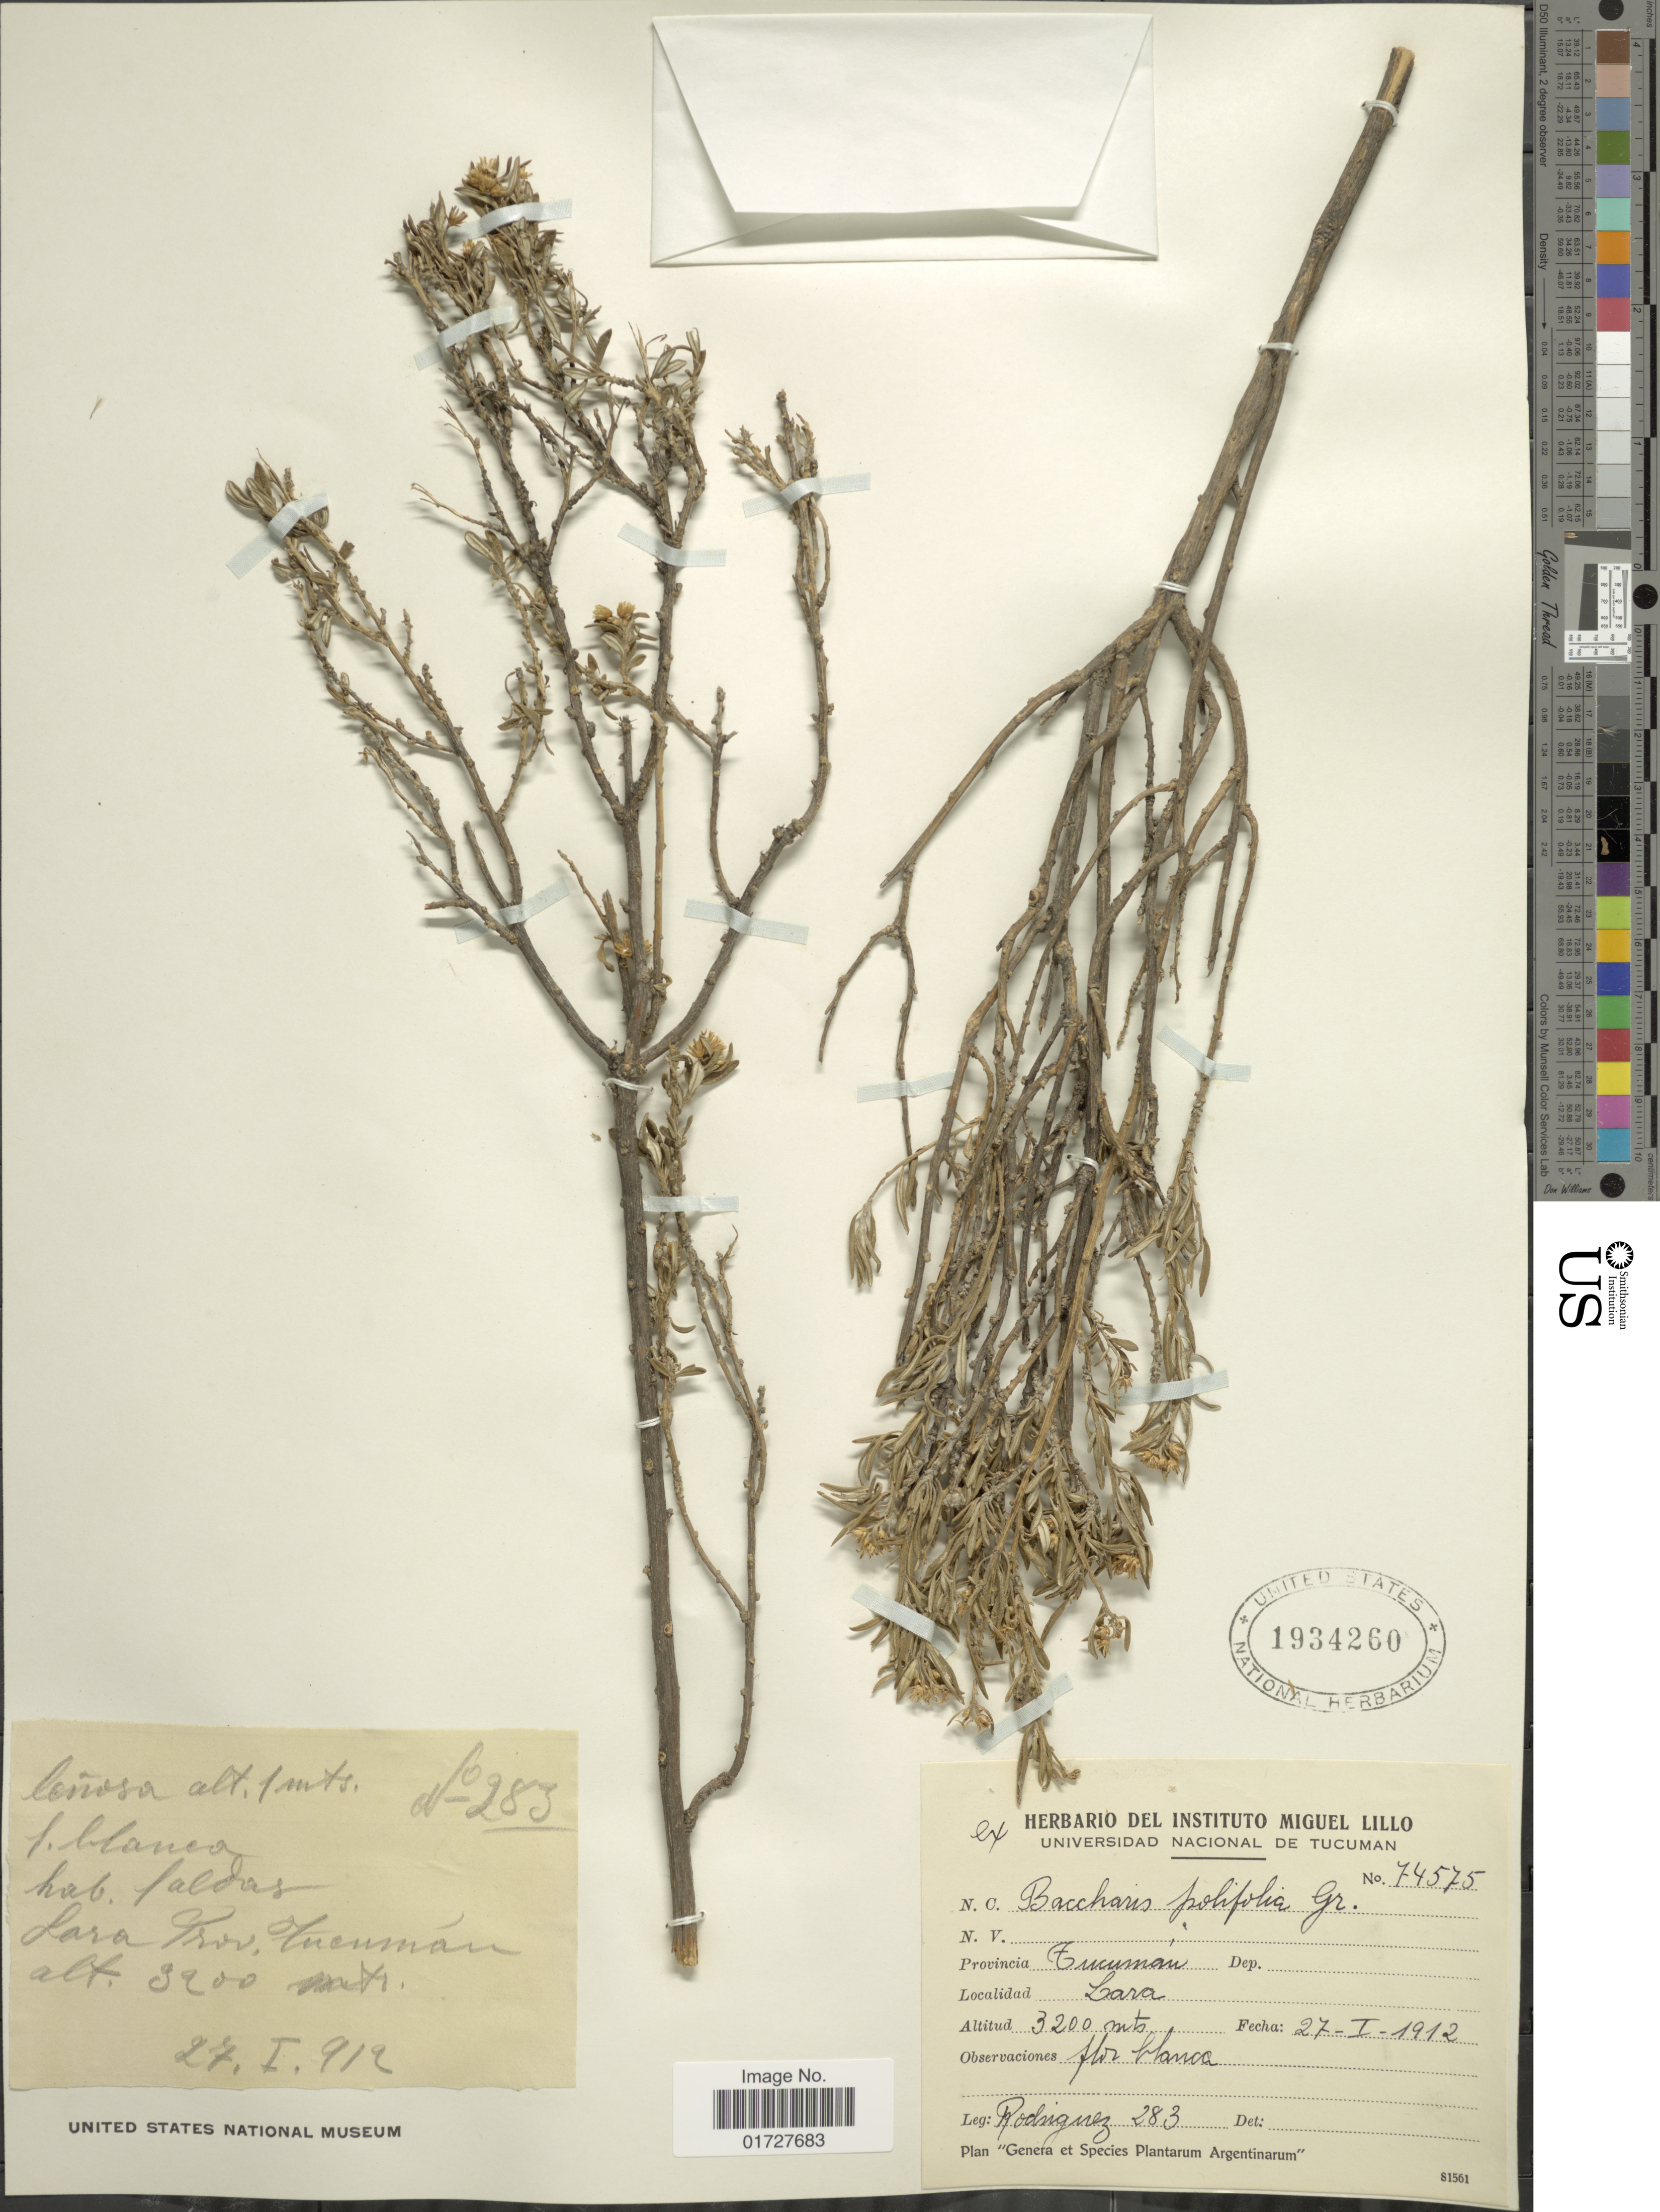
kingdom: Plantae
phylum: Tracheophyta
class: Magnoliopsida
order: Asterales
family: Asteraceae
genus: Baccharis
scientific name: Baccharis polifolia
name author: Griseb.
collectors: Rodriguez, --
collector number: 283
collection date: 1912-01-27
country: Argentina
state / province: Tucuman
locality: Lara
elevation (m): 3200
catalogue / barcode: US 1934260